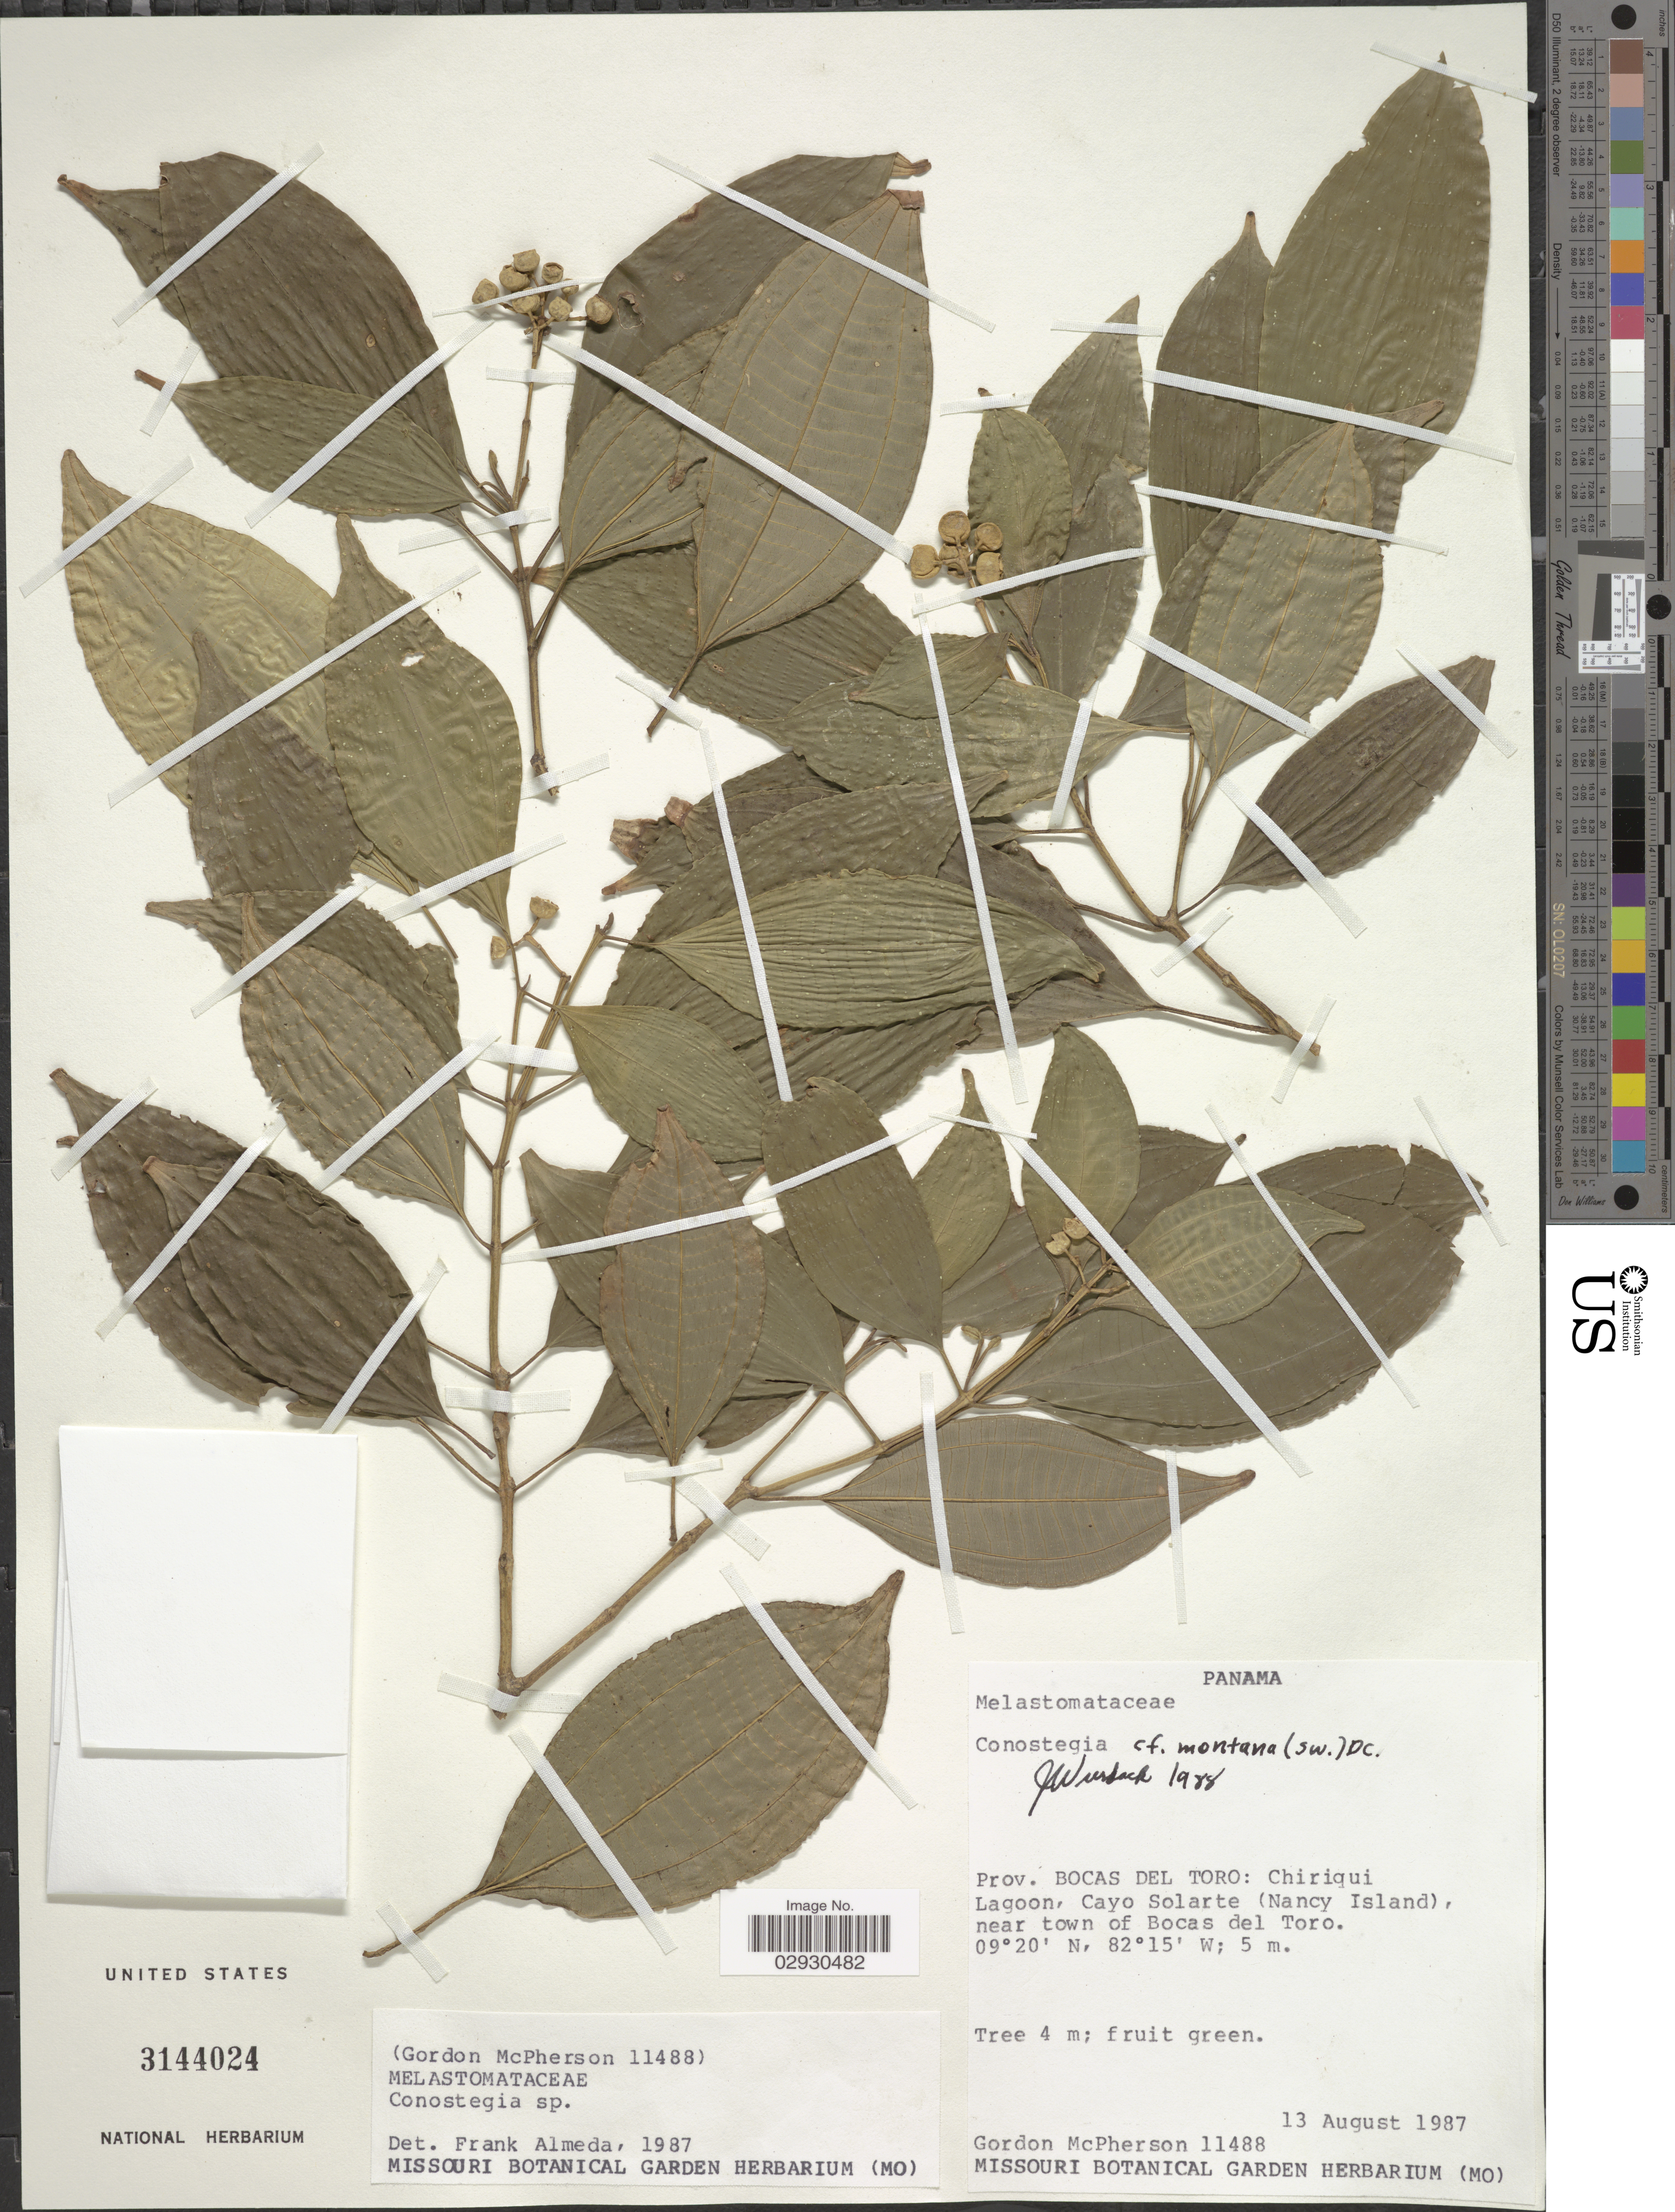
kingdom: Plantae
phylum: Tracheophyta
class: Magnoliopsida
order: Myrtales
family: Melastomataceae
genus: Conostegia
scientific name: Conostegia montana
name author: (Sw.) D. Don ex DC.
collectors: G. D. McPherson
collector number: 11488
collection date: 1987-08-13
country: Panama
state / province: Bocas del Toro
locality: Chiriqui Lagoon, Cayo Solarte (Nancy Island) near town of Bocas del Toro.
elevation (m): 5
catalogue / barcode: US 3144024